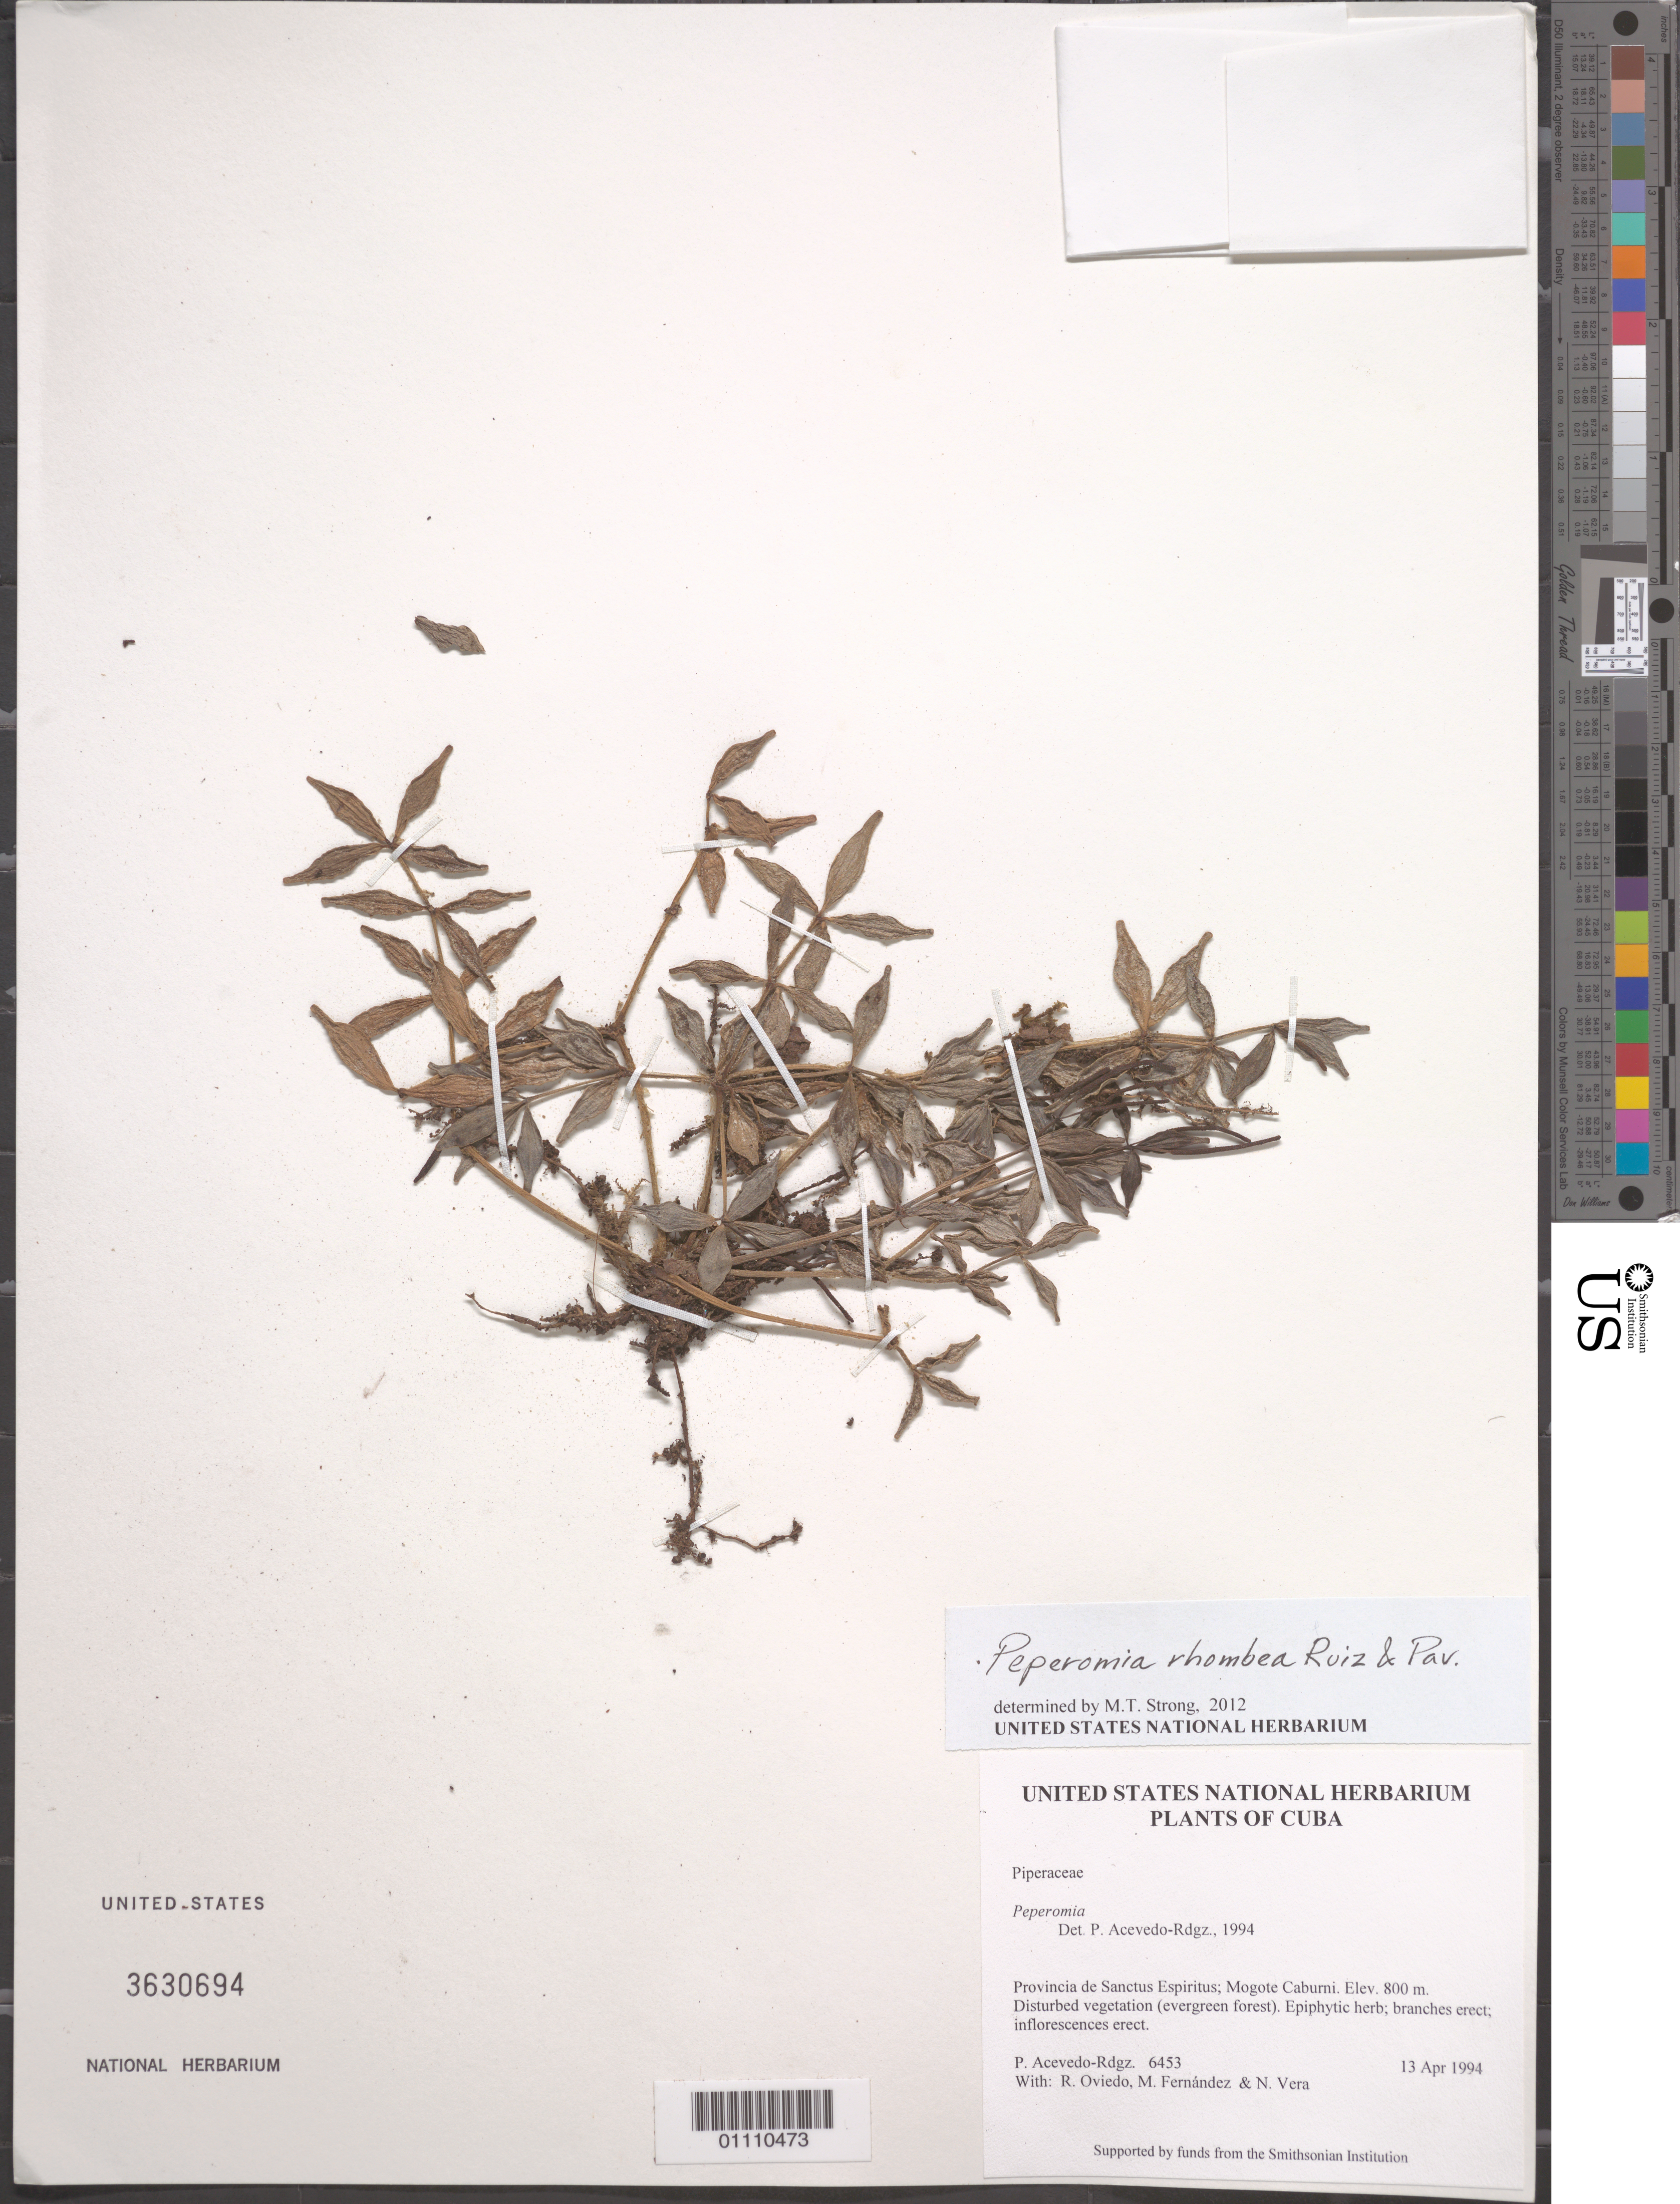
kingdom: Plantae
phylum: Tracheophyta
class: Magnoliopsida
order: Piperales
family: Piperaceae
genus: Peperomia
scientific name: Peperomia rhombea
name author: Ruiz & Pav.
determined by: Strong, M. T., (US), Smithsonian Institution - National Museum of Natural History (UNITED STATES)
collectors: P. Acevedo-Rodr., R. Oviedo, M. Fernández & N. Vera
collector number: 6453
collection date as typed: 13 Apr 1994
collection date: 1994-04-13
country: Cuba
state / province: Sancti Spiritus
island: Cuba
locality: Provincia de Sanctus Espiritus; Mogote Caburni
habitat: Disturbed vegetation (evergreen forest).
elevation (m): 800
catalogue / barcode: US 3630694